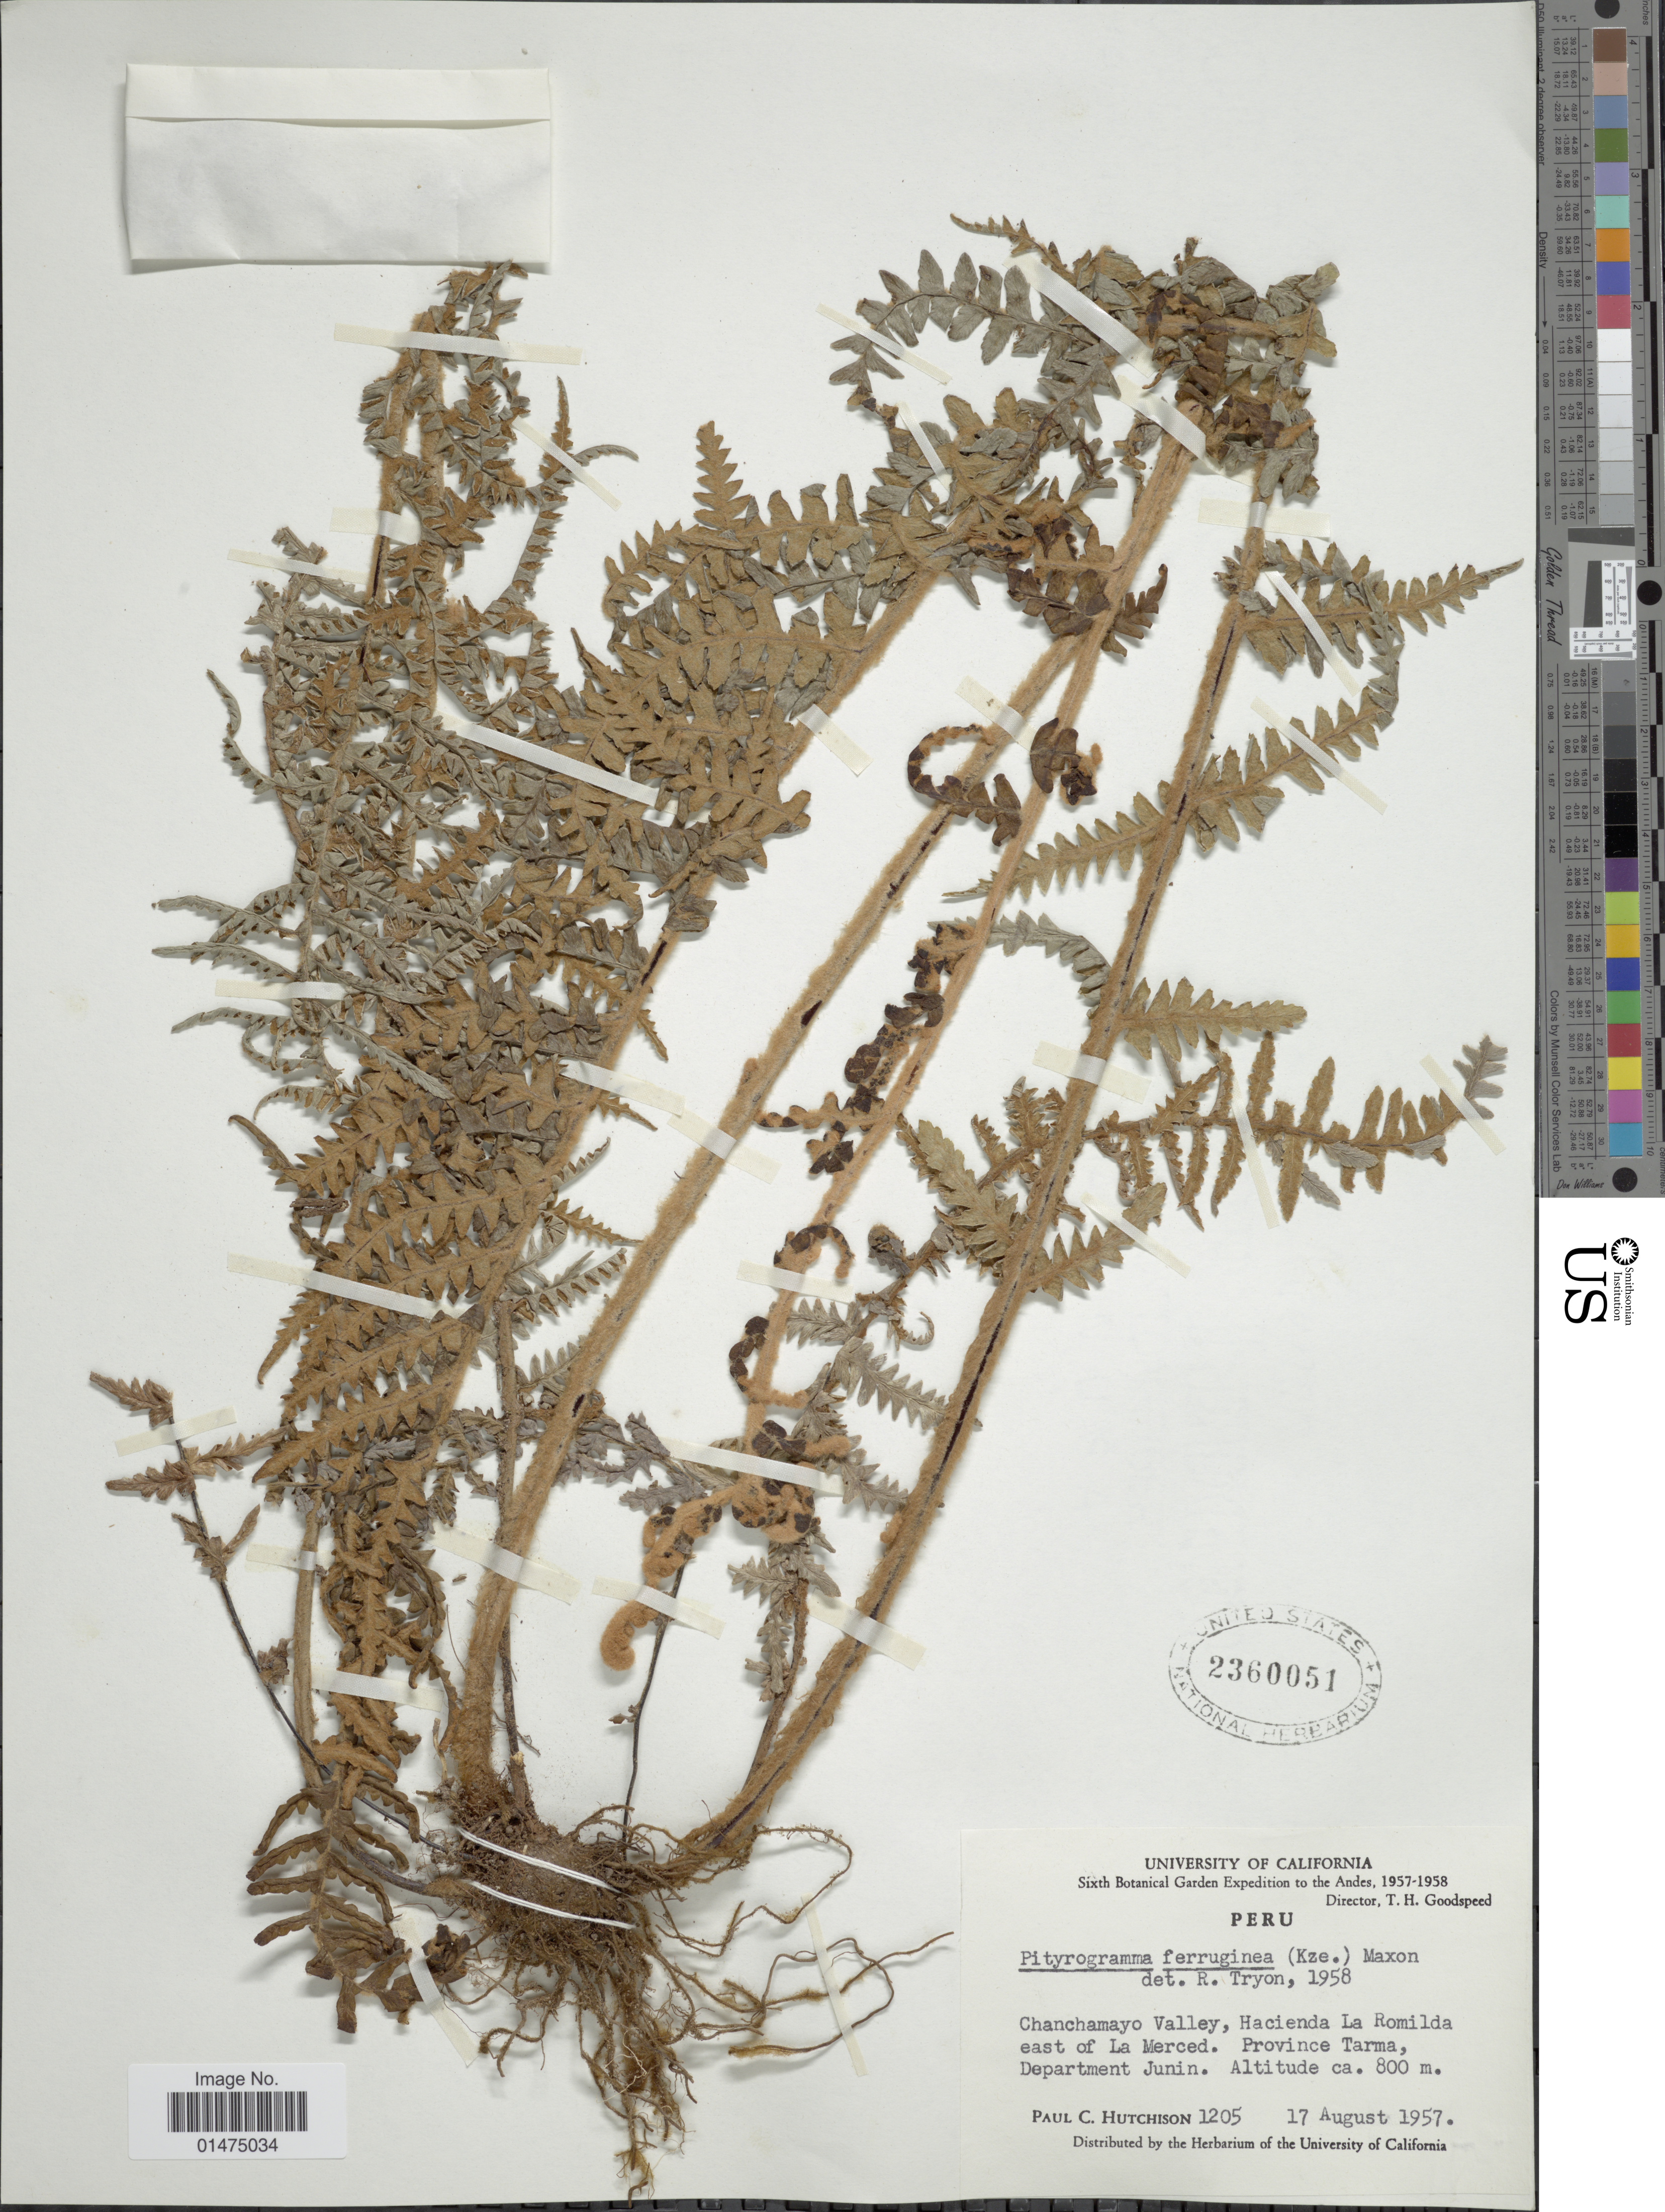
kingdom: Plantae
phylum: Tracheophyta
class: Polypodiopsida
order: Polypodiales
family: Pteridaceae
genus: Pityrogramma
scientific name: Pityrogramma ferruginea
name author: (Kunze) Maxon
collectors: P. C. Hutchison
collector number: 1205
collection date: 1957-08-17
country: Peru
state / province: Junín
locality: Chanchamayo Valley, Hacienda la Romilda east of La Merced, Province Tarma, Departmemt Junin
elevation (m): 800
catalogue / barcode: US 2360051